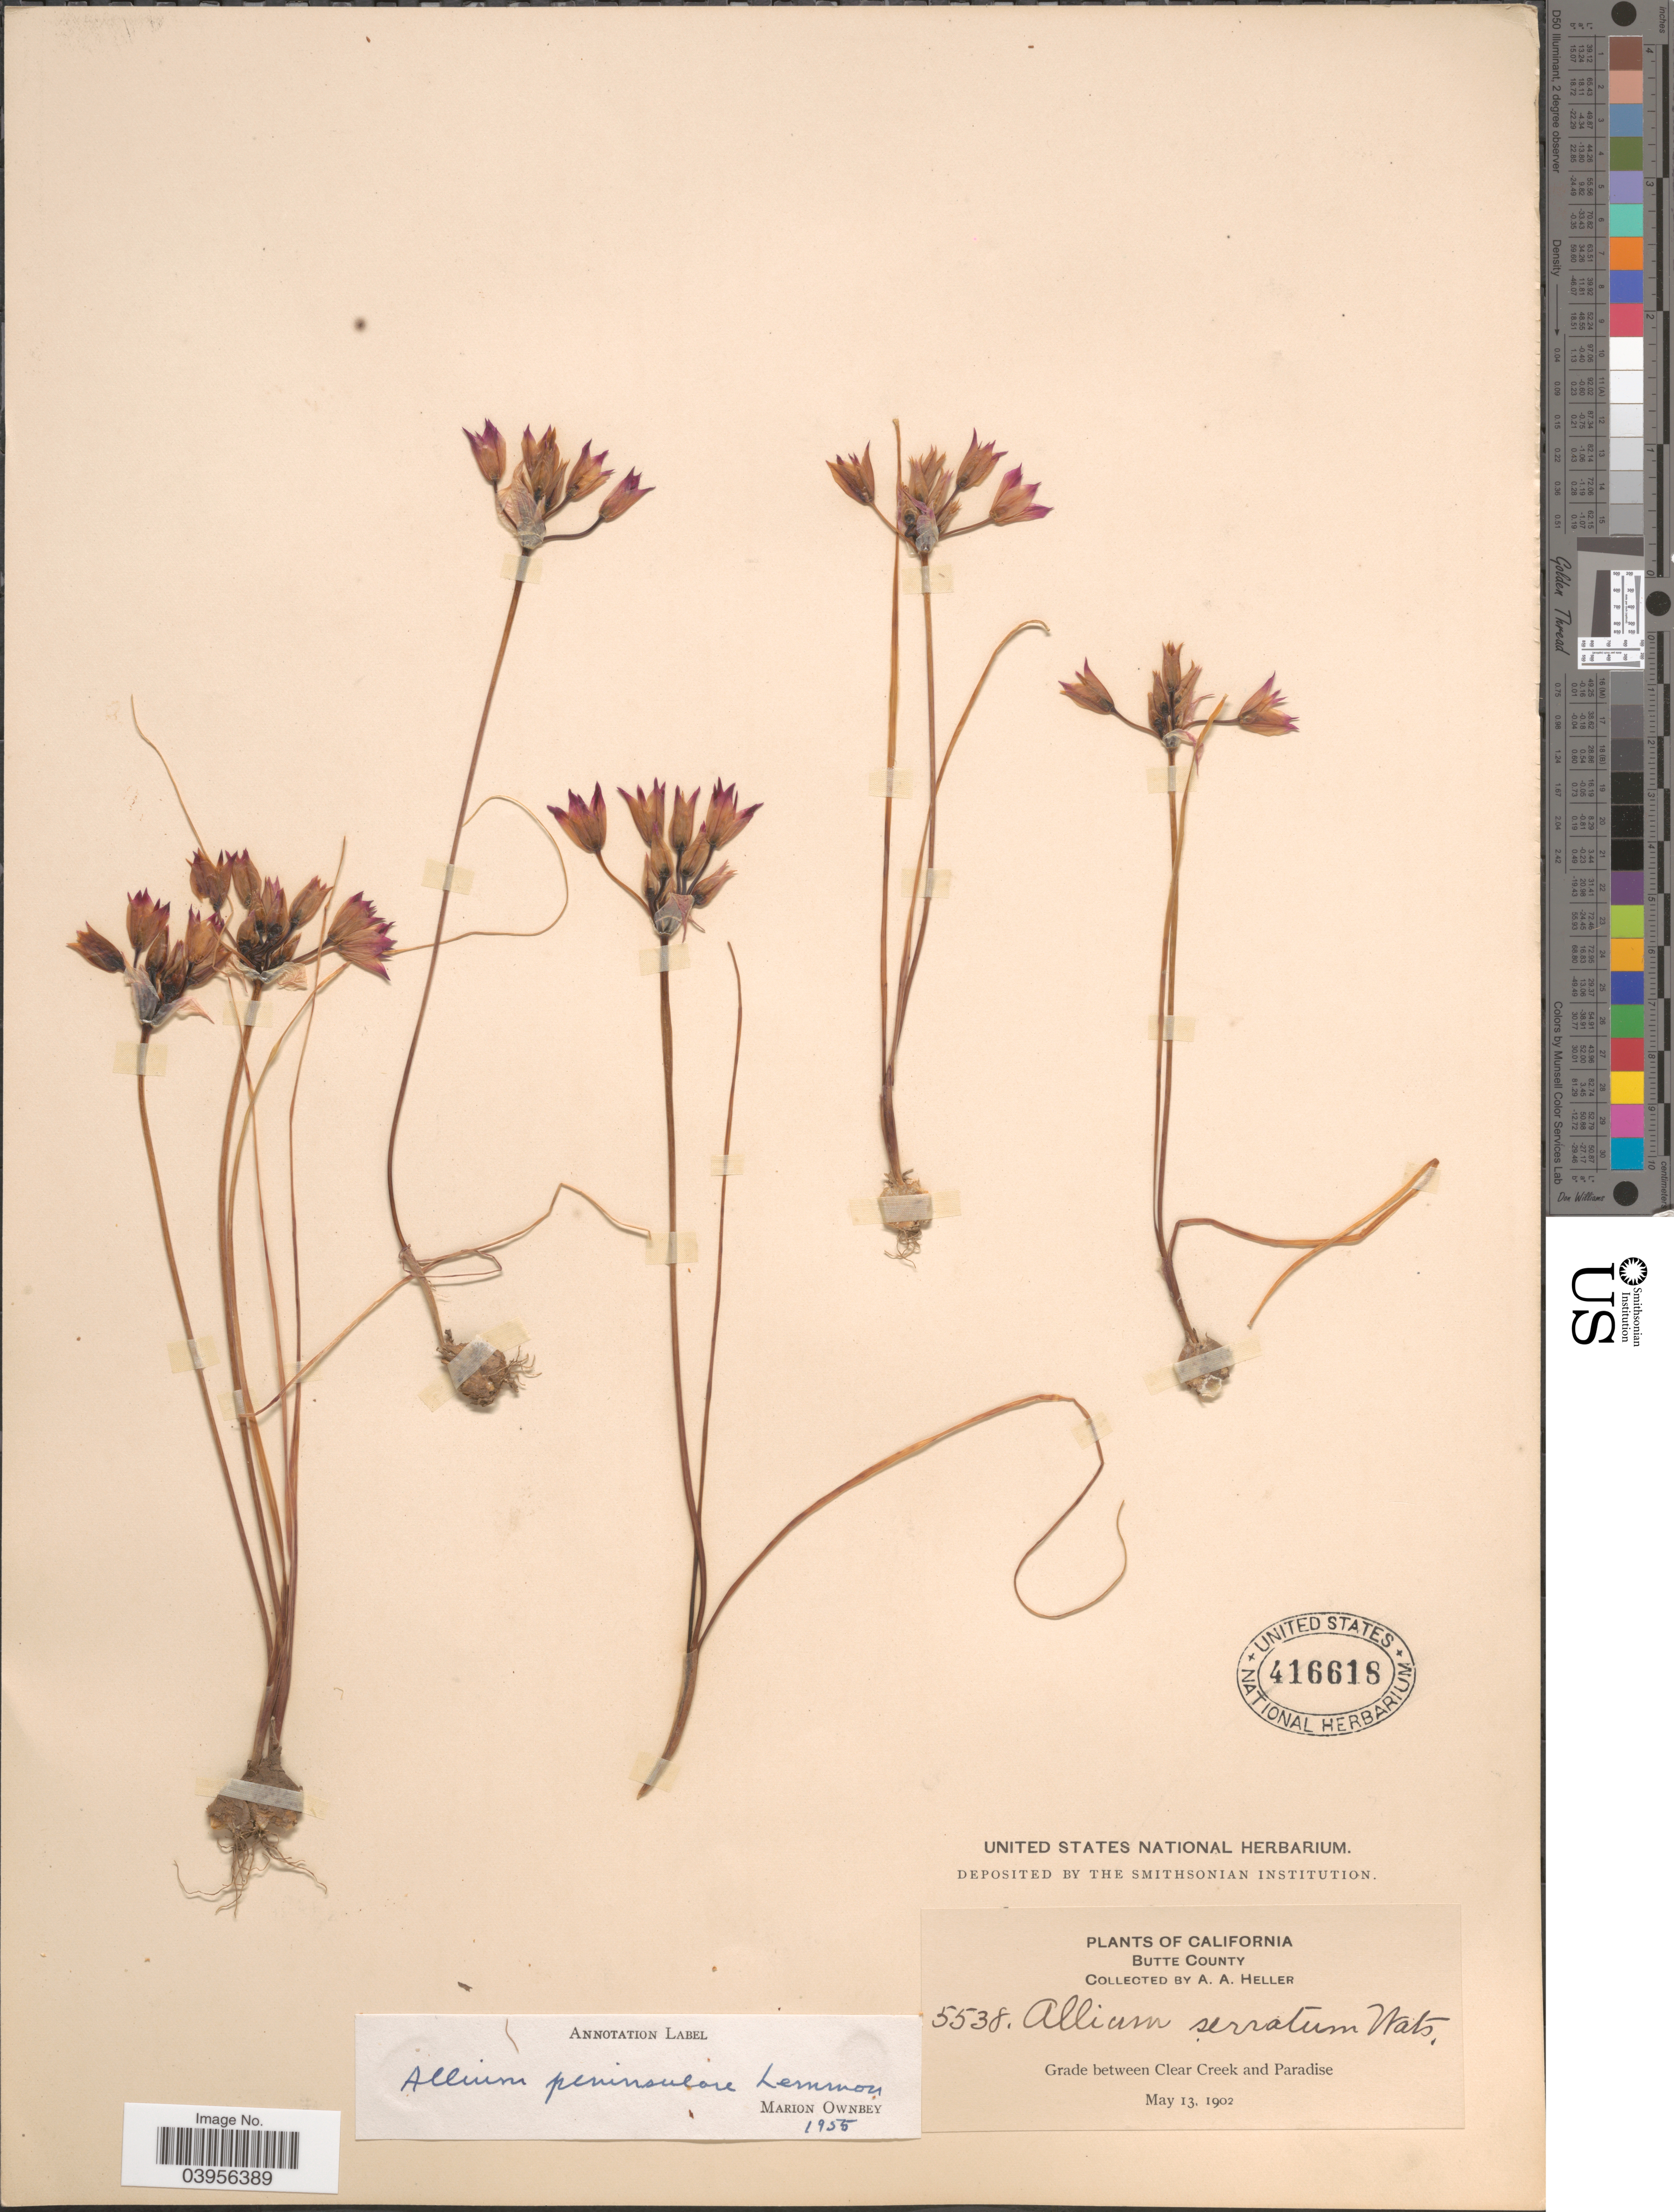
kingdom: Plantae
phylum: Tracheophyta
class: Liliopsida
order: Asparagales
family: Amaryllidaceae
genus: Allium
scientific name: Allium peninsulare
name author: Lemmon ex Greene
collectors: A. A. Heller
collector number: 5538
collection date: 1902-05-13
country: United States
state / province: California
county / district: Butte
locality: Butte County. Grade between Clear Creek and Paradise.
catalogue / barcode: US 416618